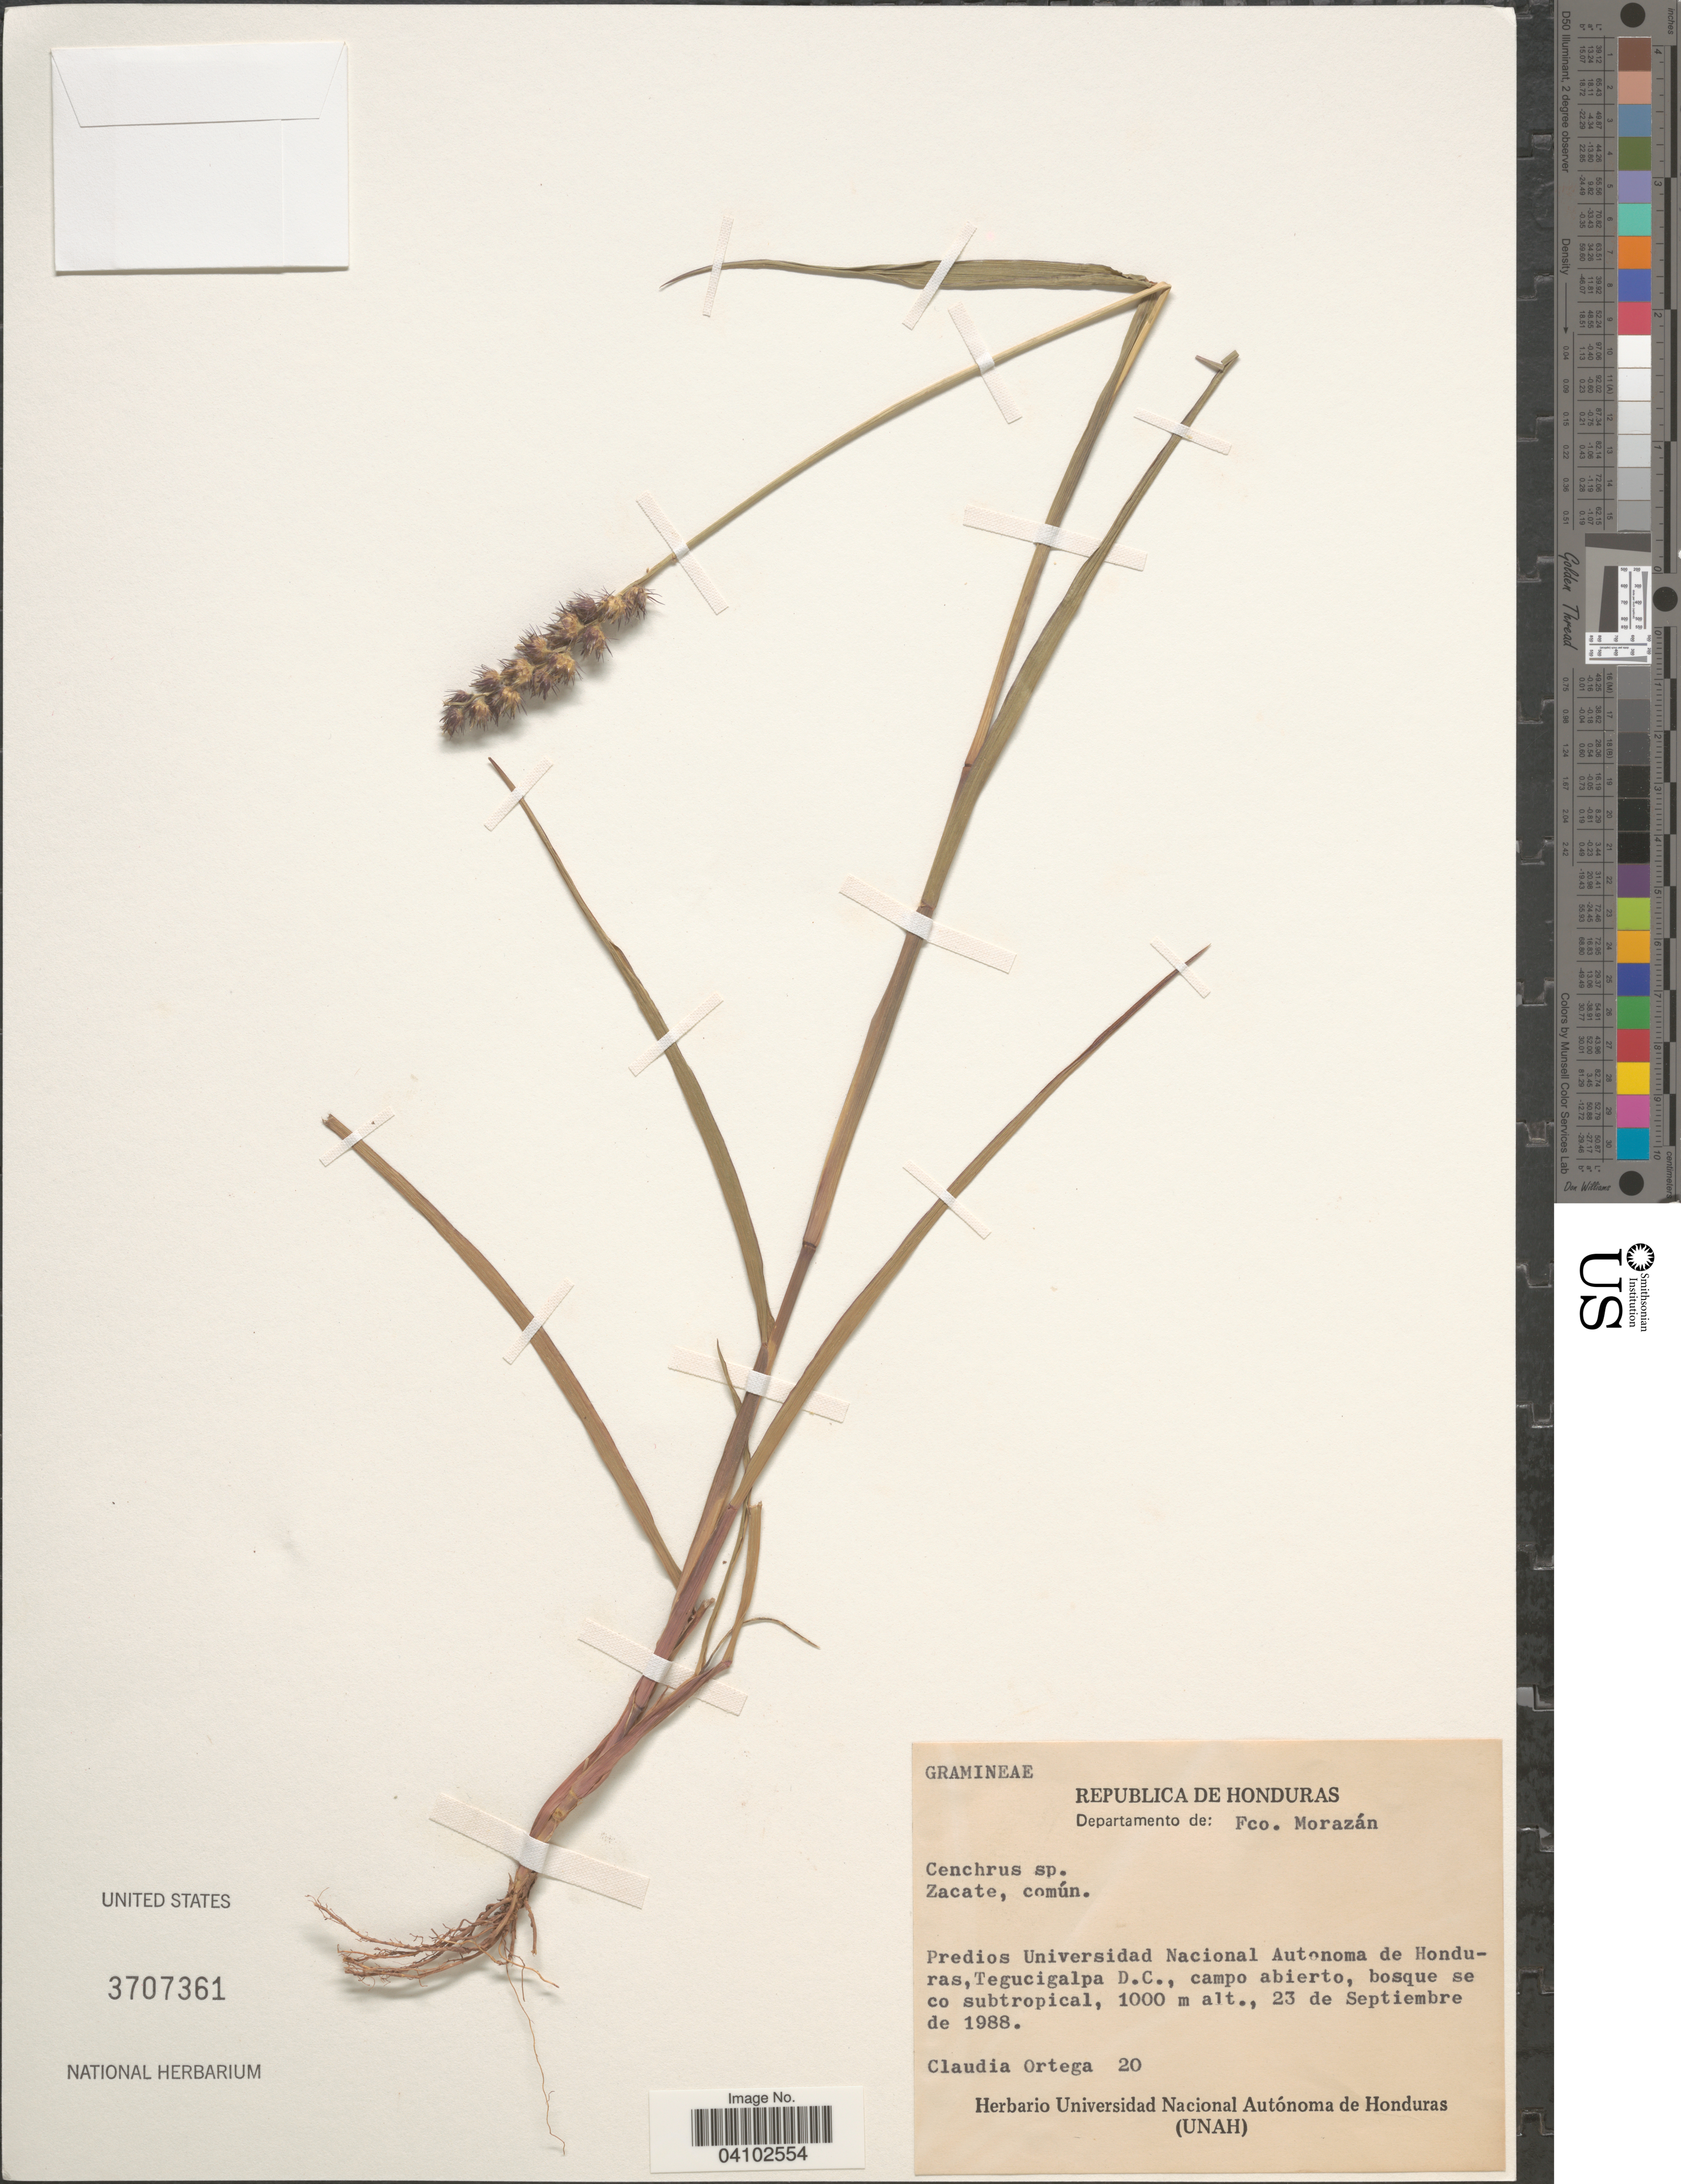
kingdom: Plantae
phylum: Tracheophyta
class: Liliopsida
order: Poales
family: Poaceae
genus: Cenchrus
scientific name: Cenchrus sp.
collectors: C. Ortega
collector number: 20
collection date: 1988-09-23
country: Honduras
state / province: Fco. Morazán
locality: Departamento de: Fco. Morazán. Zacate, común. Predios Universidad Nacional Autonoma de Honduras, Tegucigalpa D.C.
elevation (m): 1000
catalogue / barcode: US 3707361